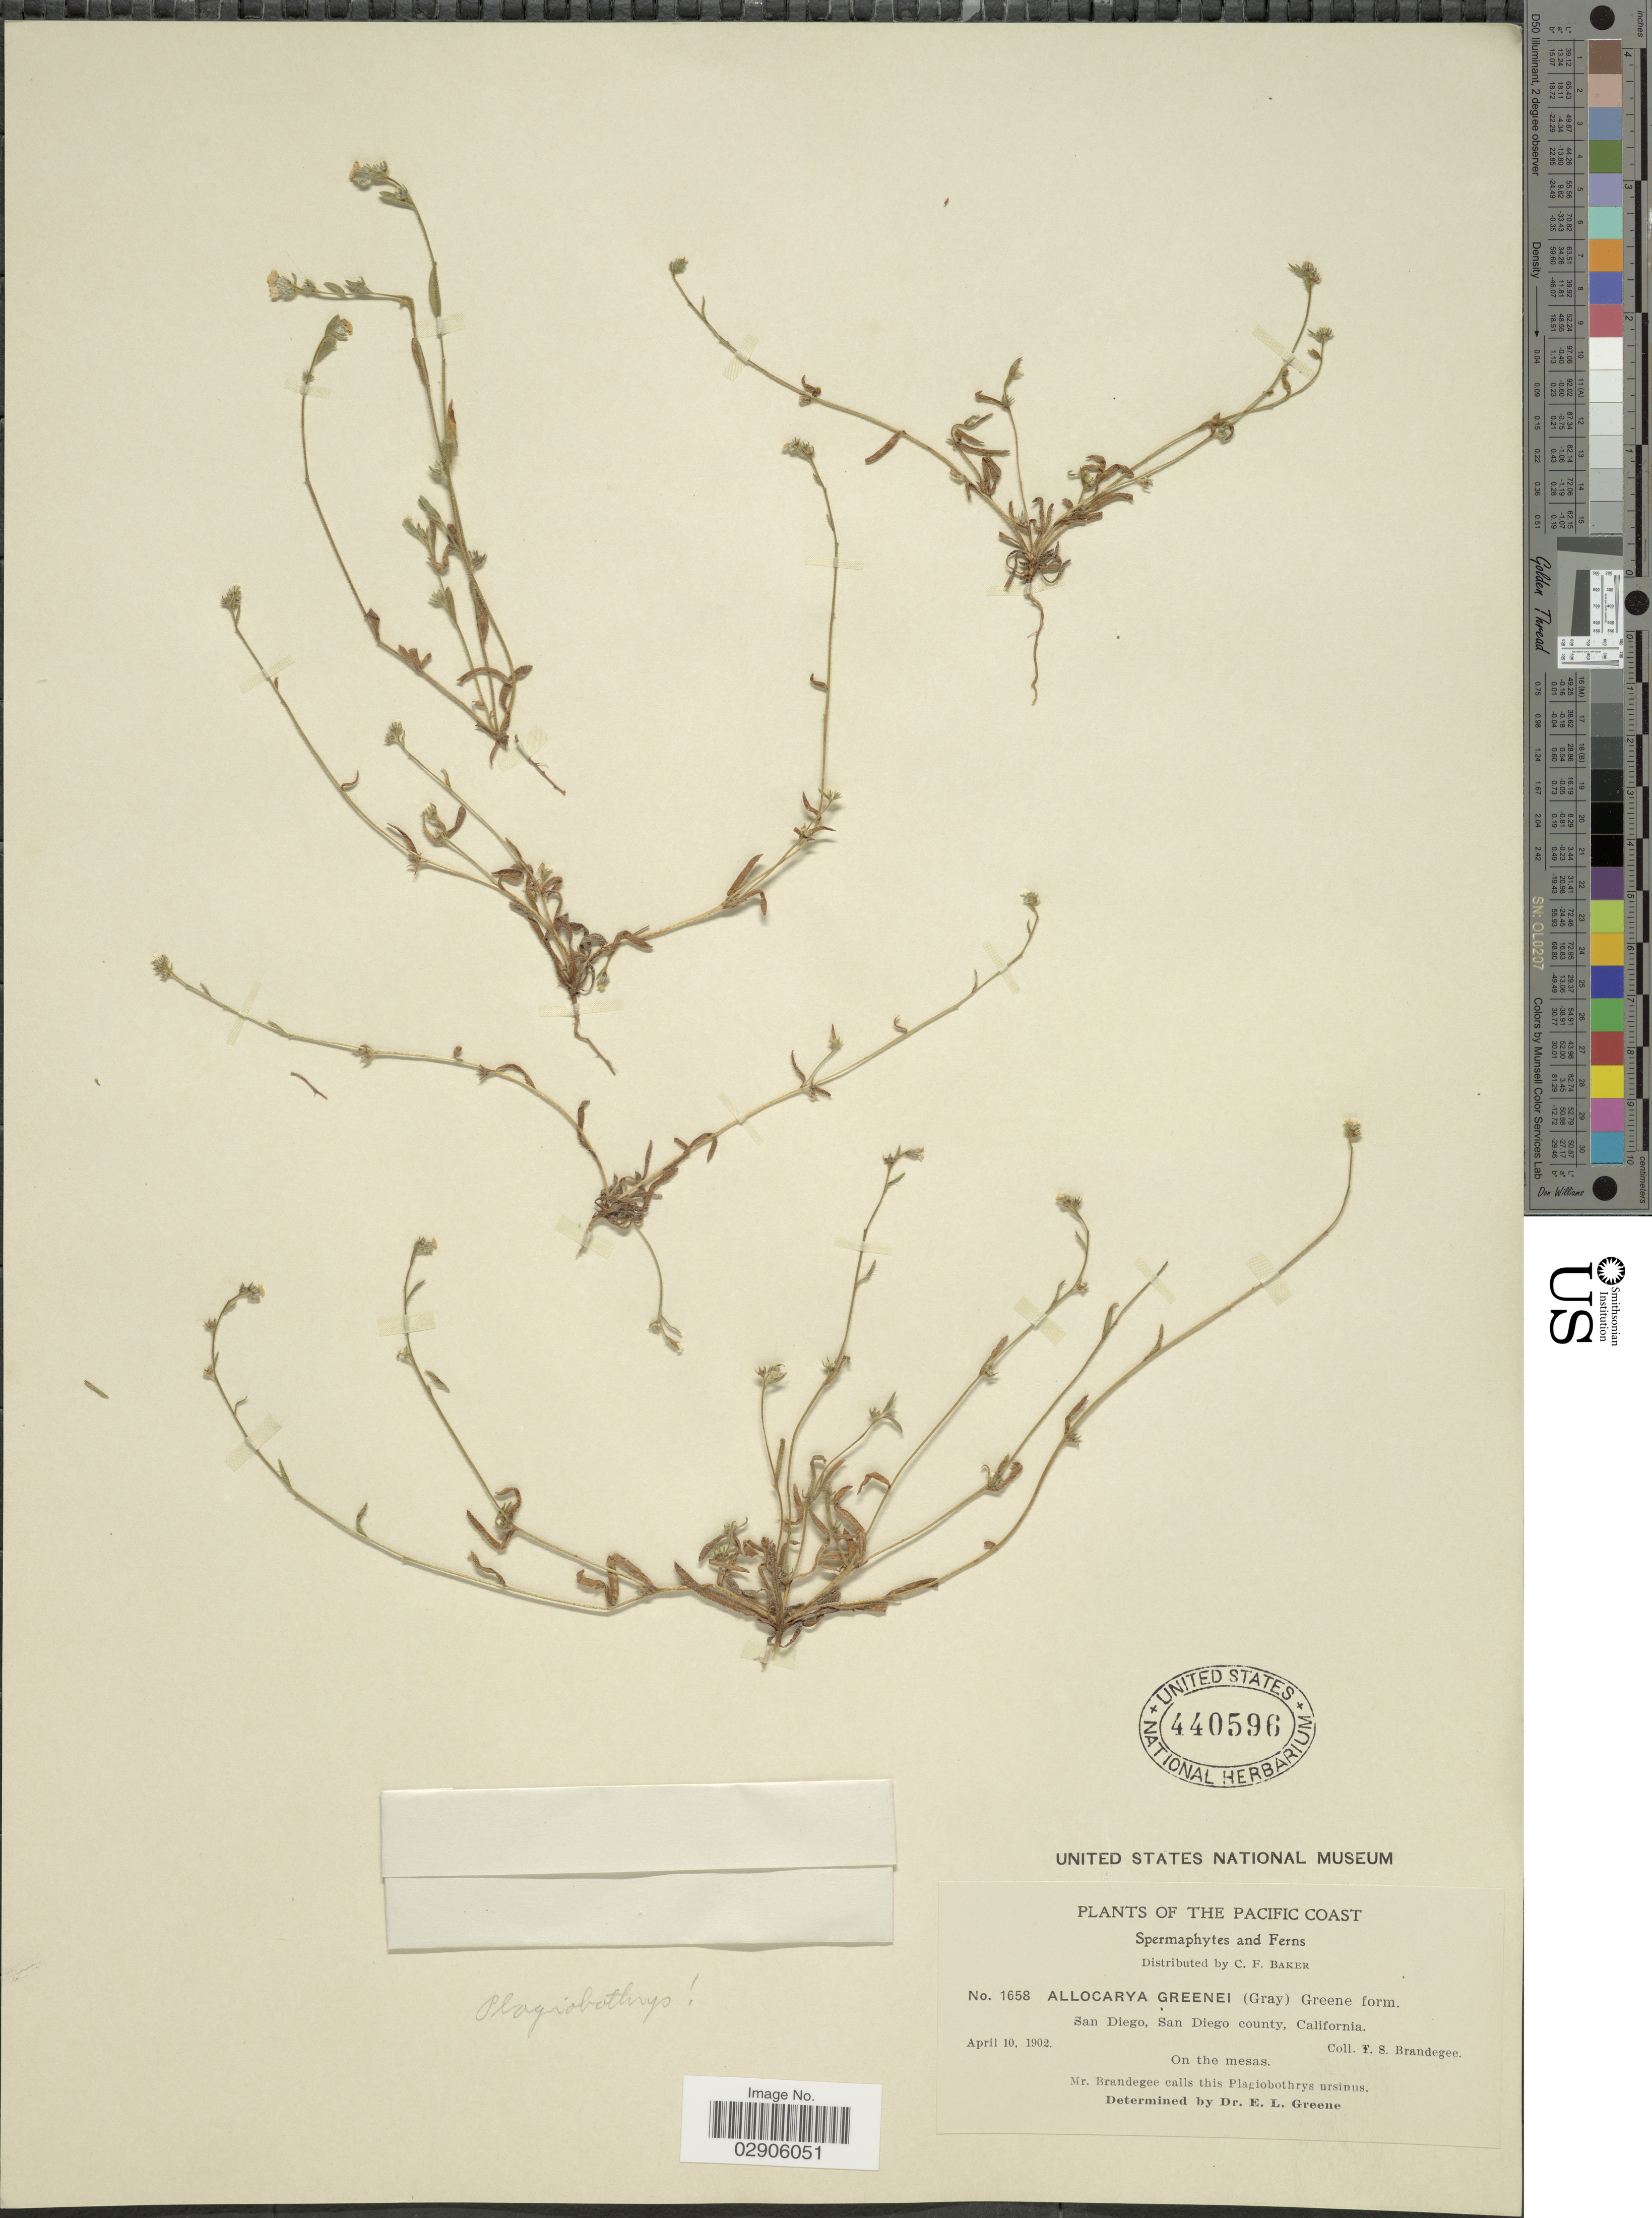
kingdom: Plantae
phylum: Tracheophyta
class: Magnoliopsida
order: Boraginales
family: Boraginaceae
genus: Plagiobothrys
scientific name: Plagiobothrys sp.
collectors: F. S. Brandegee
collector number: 1658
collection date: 1902-04-10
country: United States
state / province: California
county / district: San Diego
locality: The Pacific Coast, San Diego, San Diego county, California.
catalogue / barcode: US 440596